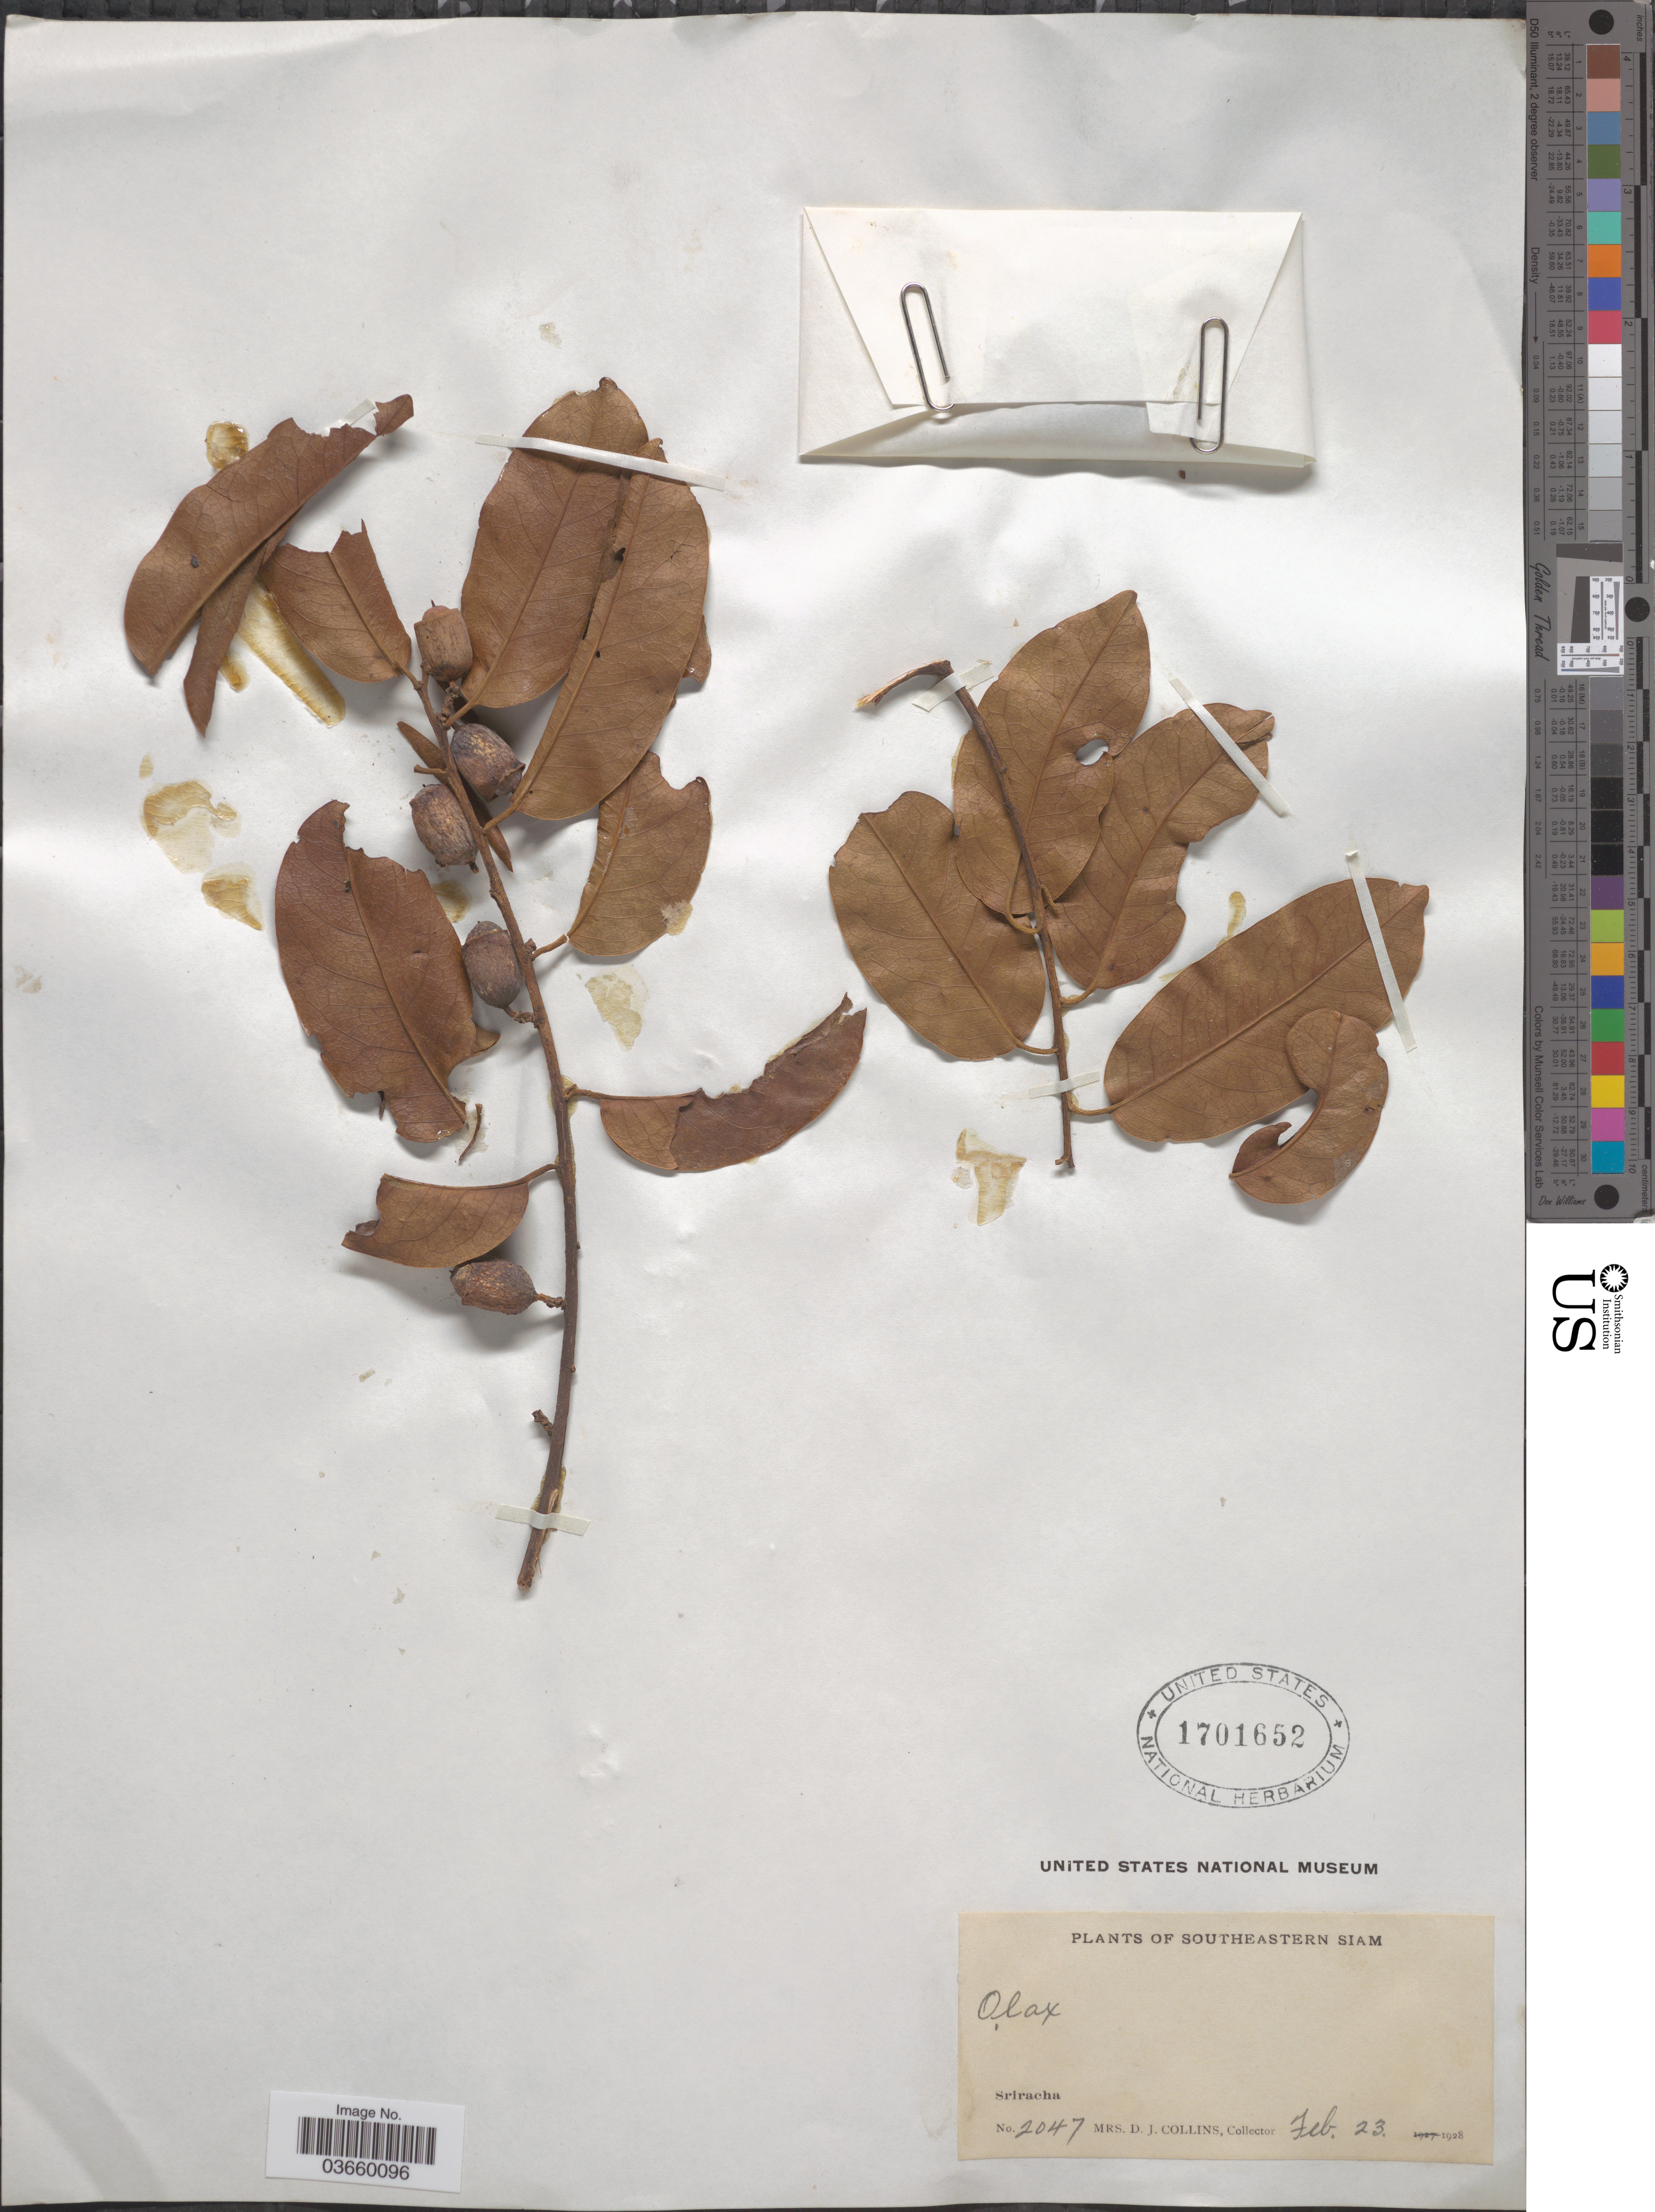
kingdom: Plantae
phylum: Tracheophyta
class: Magnoliopsida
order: Santalales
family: Olacaceae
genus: Olax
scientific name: Olax sp.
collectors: Mrs. D. J. Collins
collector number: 2047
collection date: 1928-02-23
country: Thailand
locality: Southeastern Siam. Sriracha.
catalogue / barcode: US 1701652